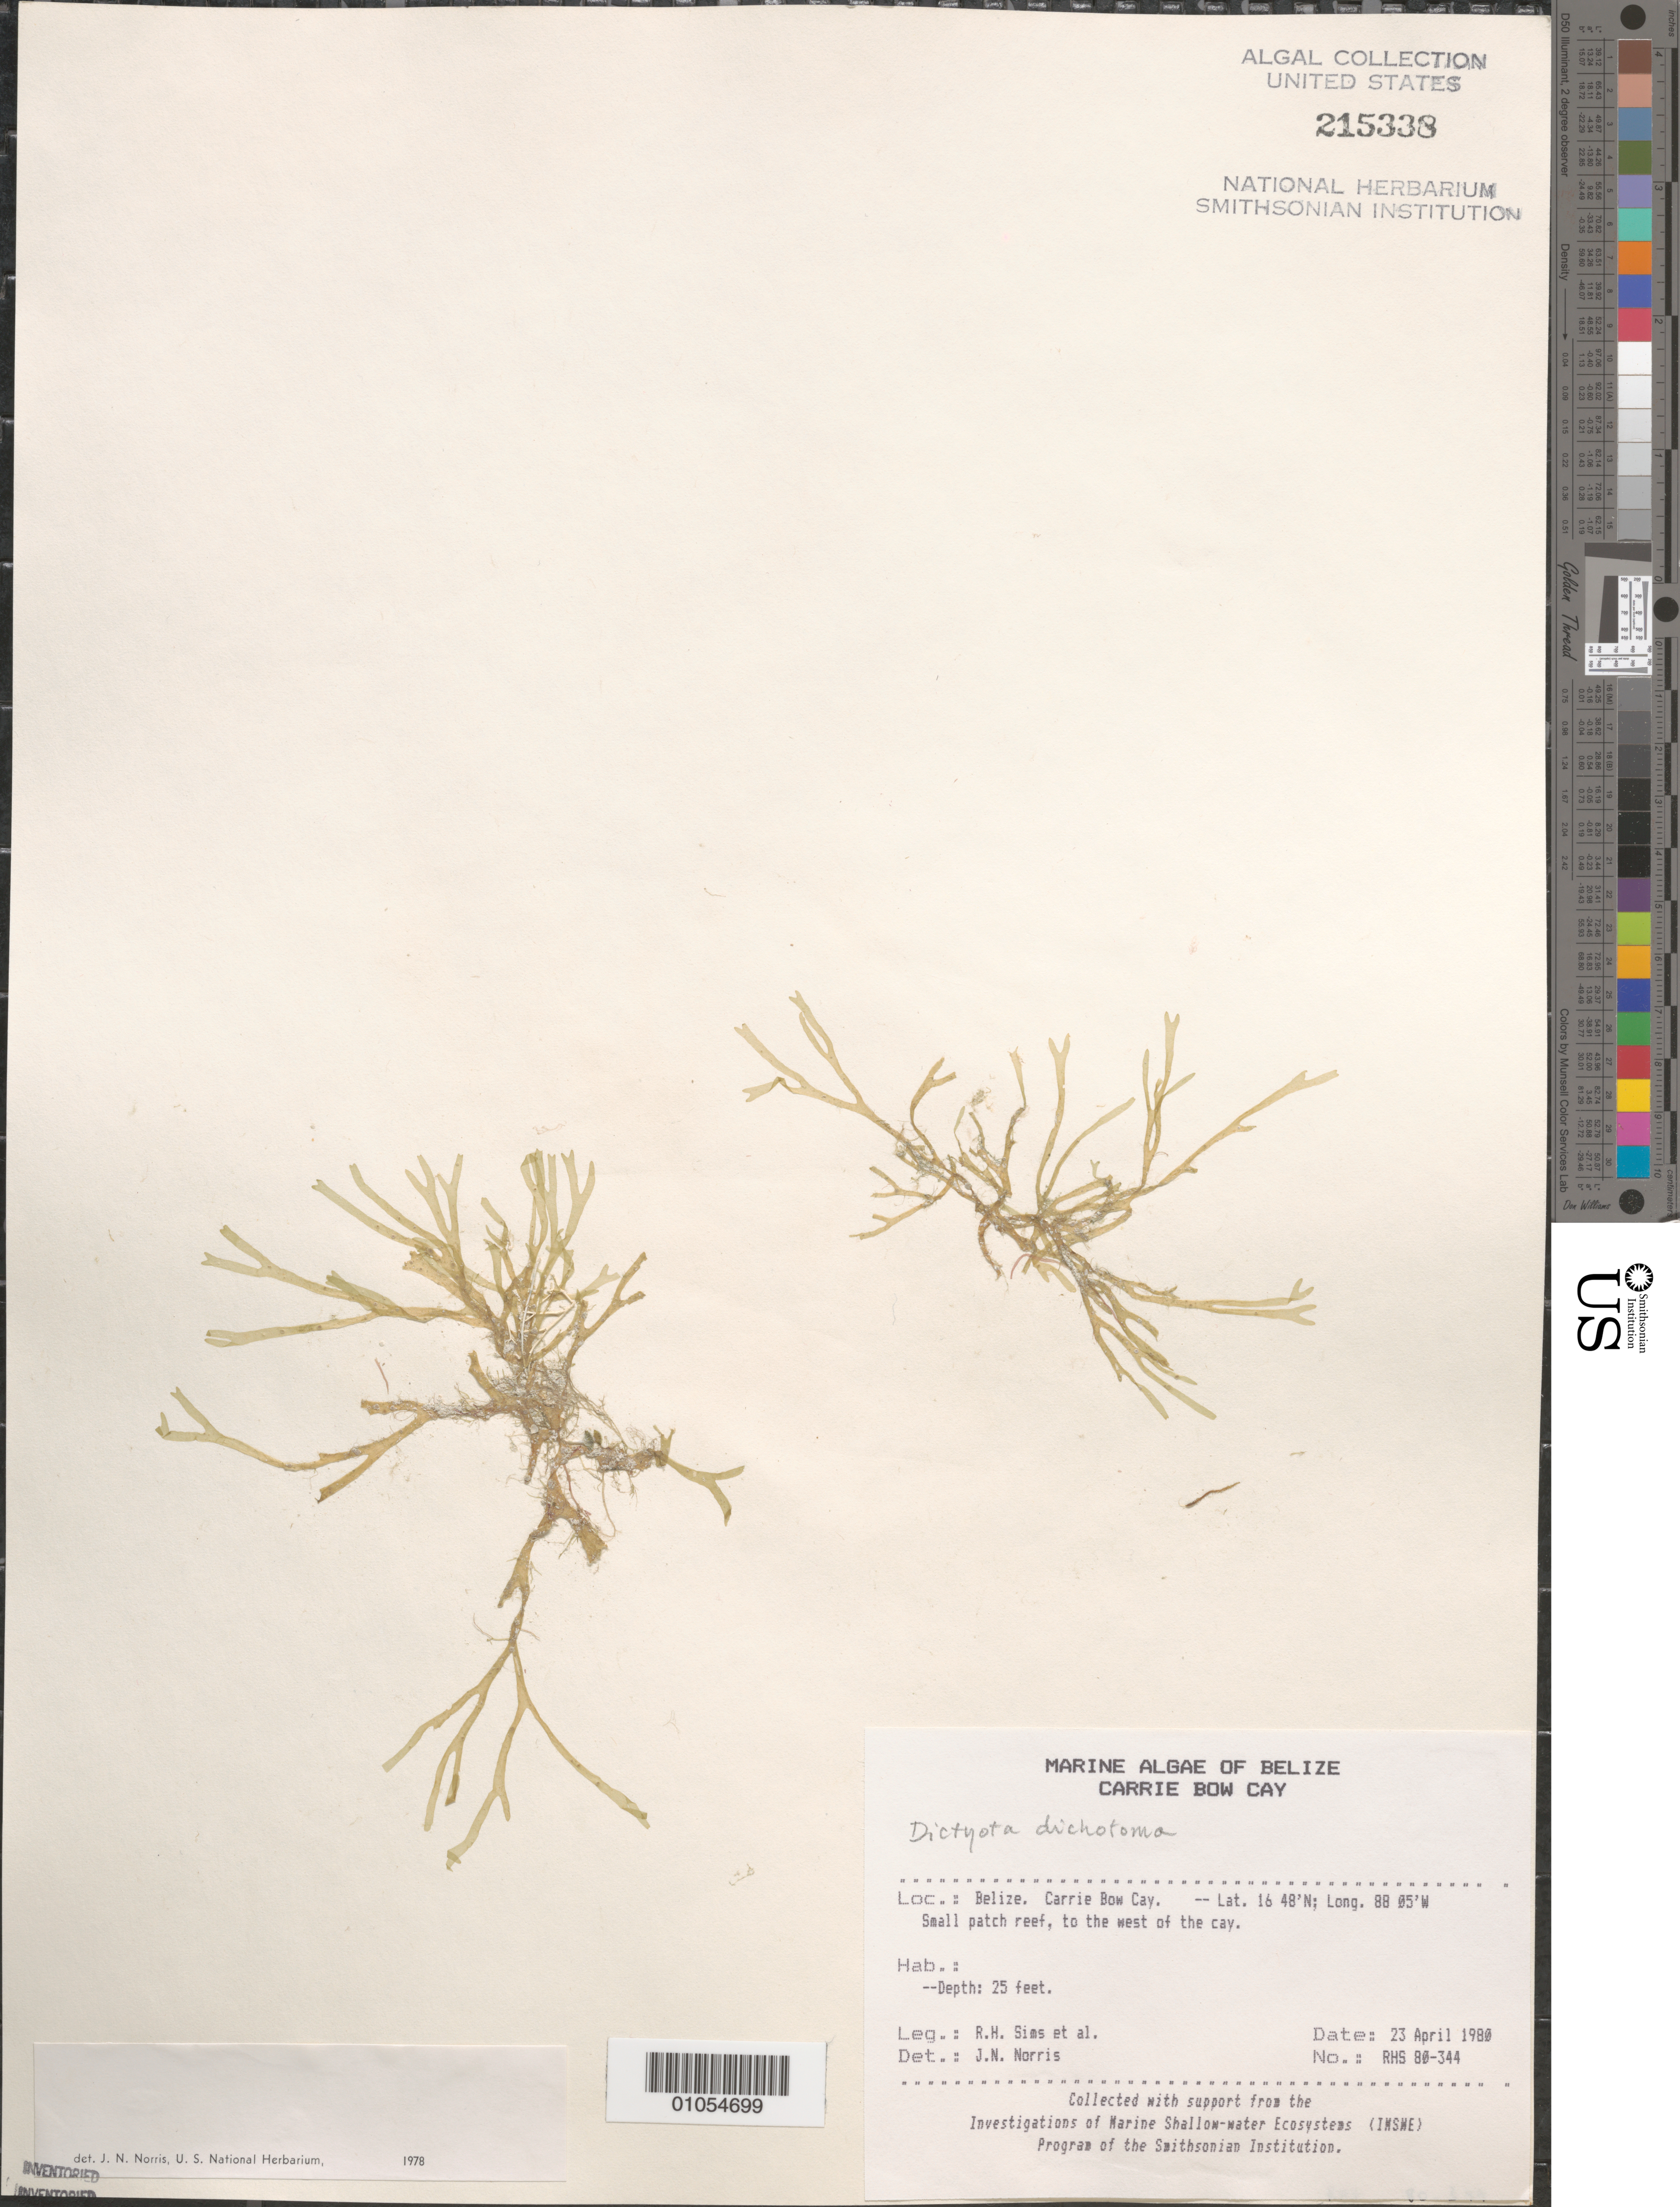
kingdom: Chromista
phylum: Ochrophyta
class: Phaeophyceae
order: Dictyotales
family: Dictyotaceae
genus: Dictyota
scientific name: Dictyota dichotoma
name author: (Huds.) J.V.Lamouroux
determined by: Norris, James N.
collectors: R. H. Sims & et al.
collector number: RHS 80-344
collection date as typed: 23 Apr 1980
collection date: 1980-04-23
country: Belize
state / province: Stann Creek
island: Carrie Bow Cay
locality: West of Carrie Bow Cay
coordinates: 16 48'N, 88 05'W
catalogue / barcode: US 215338